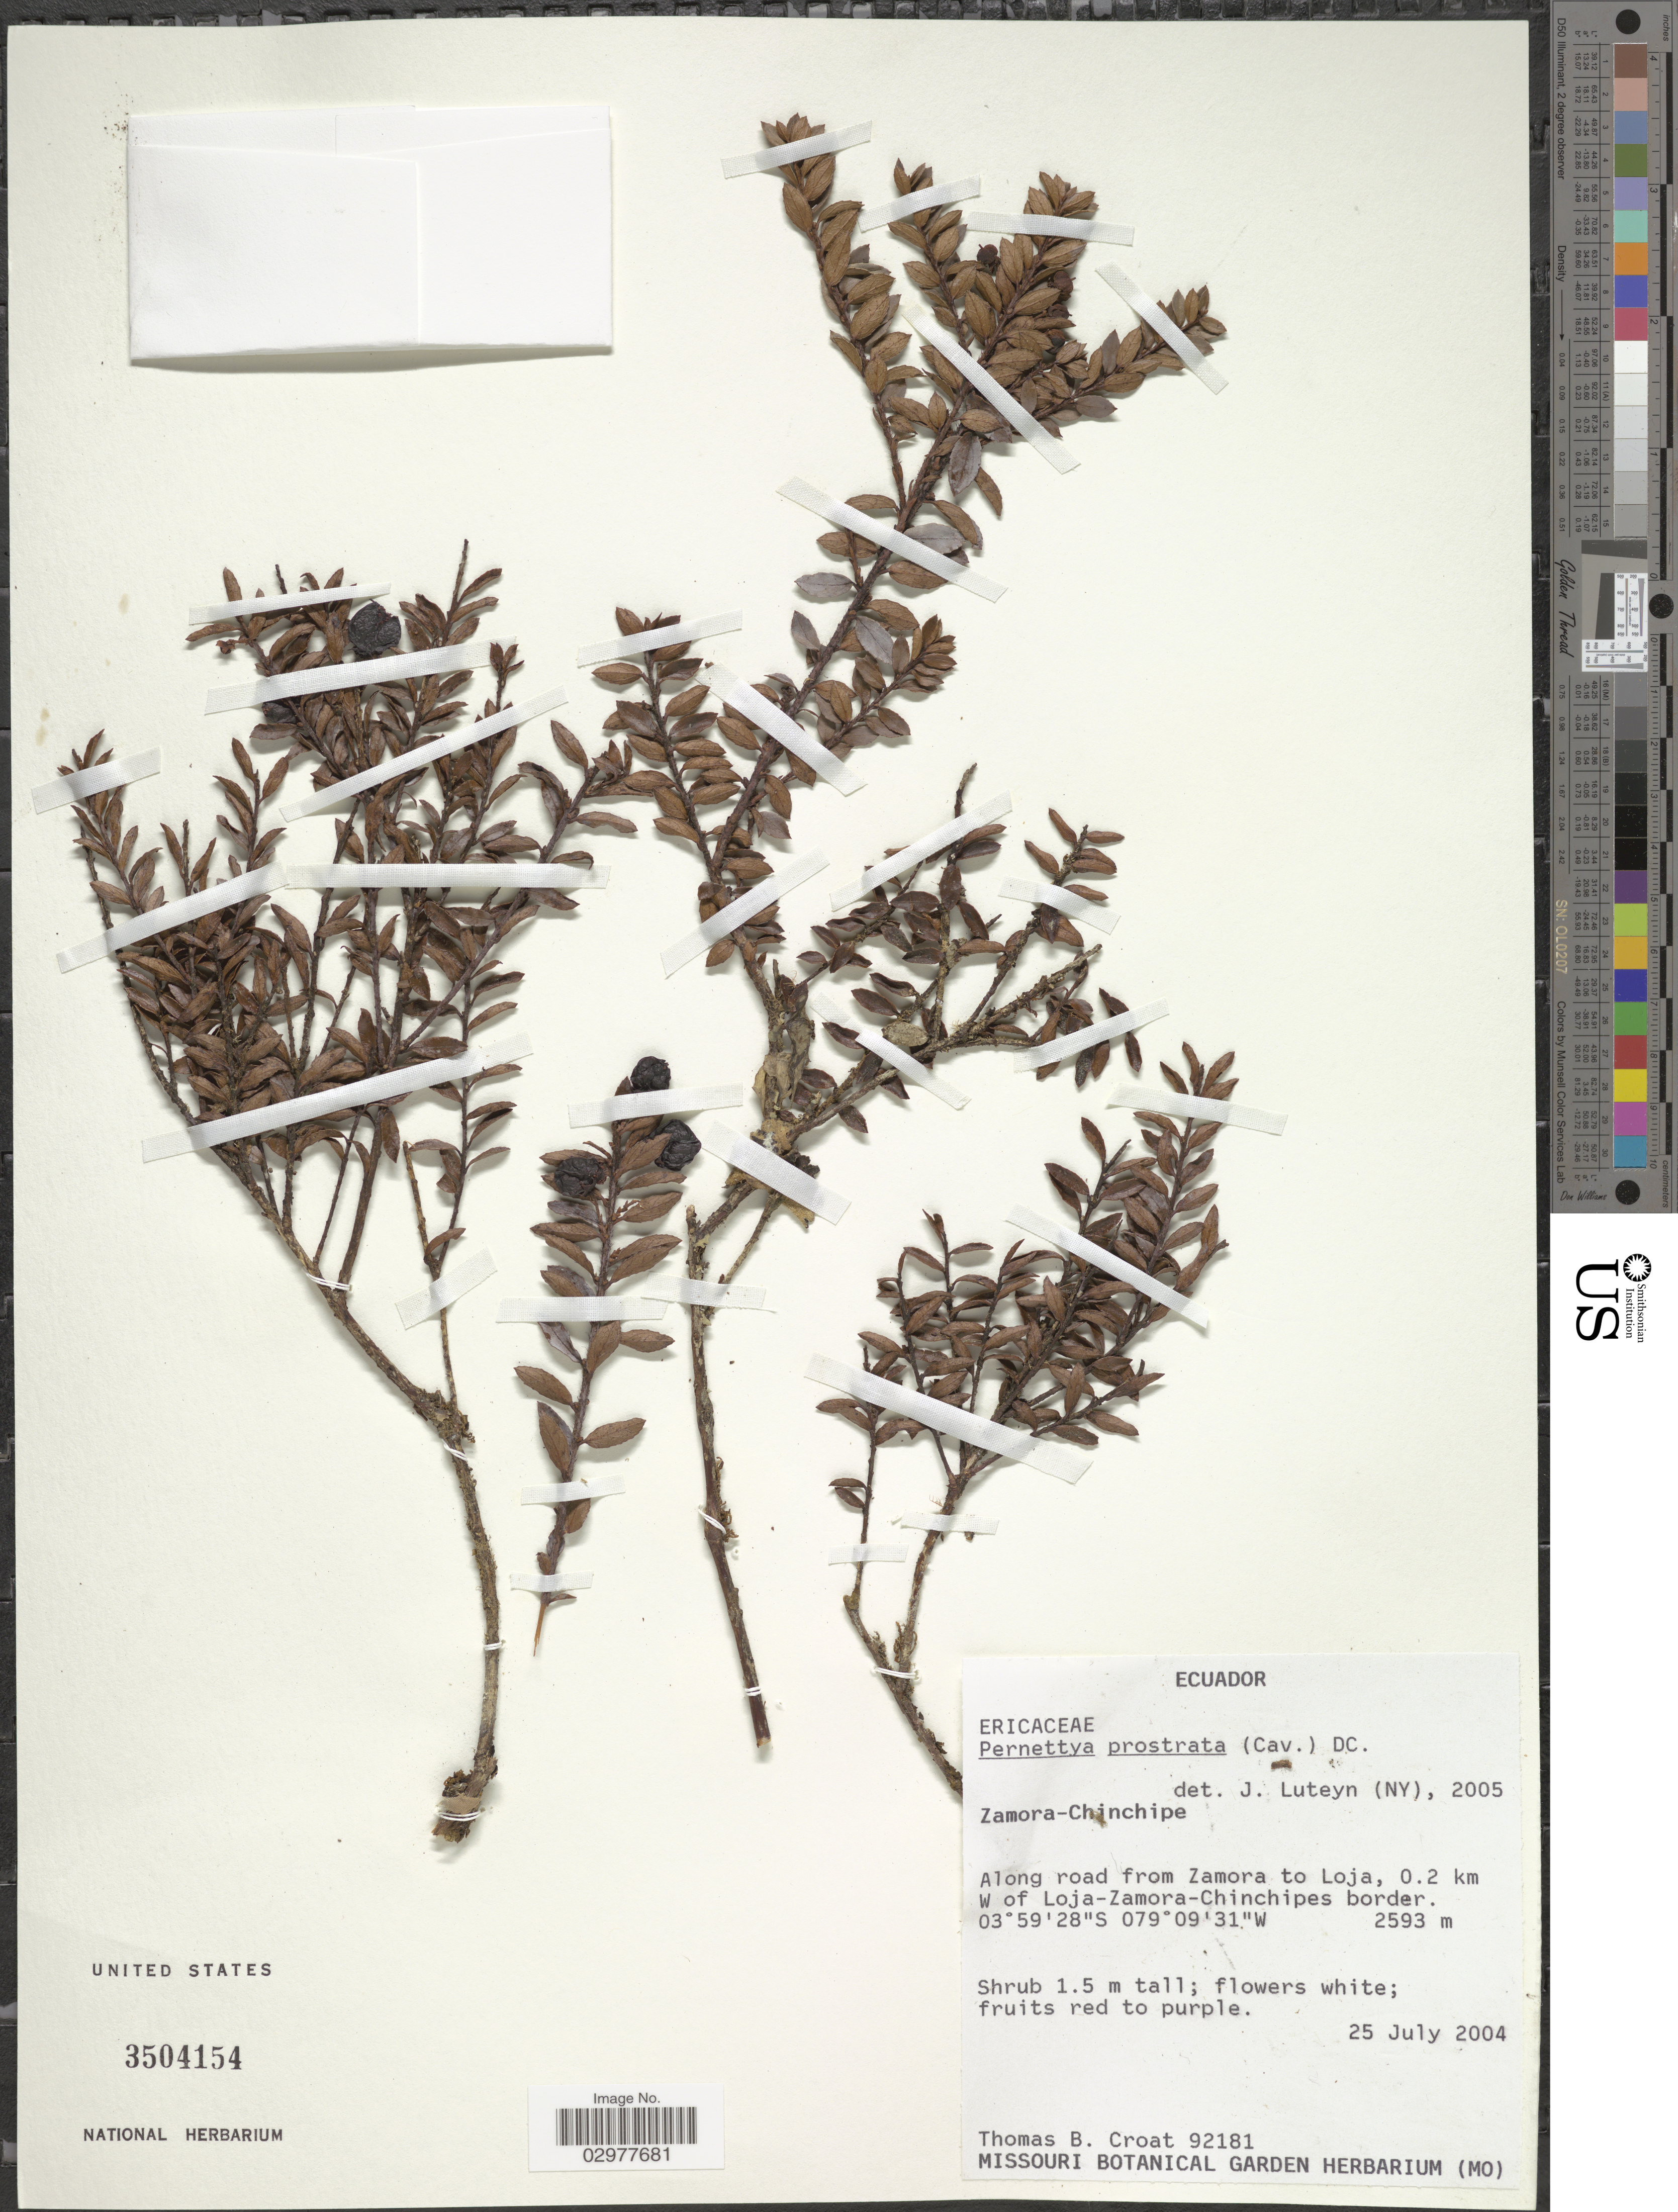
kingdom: Plantae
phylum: Tracheophyta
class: Magnoliopsida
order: Ericales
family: Ericaceae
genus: Pernettya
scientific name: Pernettya prostrata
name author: (Cav.) DC.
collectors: T. B. Croat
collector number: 92181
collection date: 2004-07-25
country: Ecuador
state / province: Zamora-Chinchipe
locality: Along road from Zamora to Loja, 0.2 km W of Loja-Zamora-Chinchipes border.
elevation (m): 2593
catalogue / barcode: US 3504154